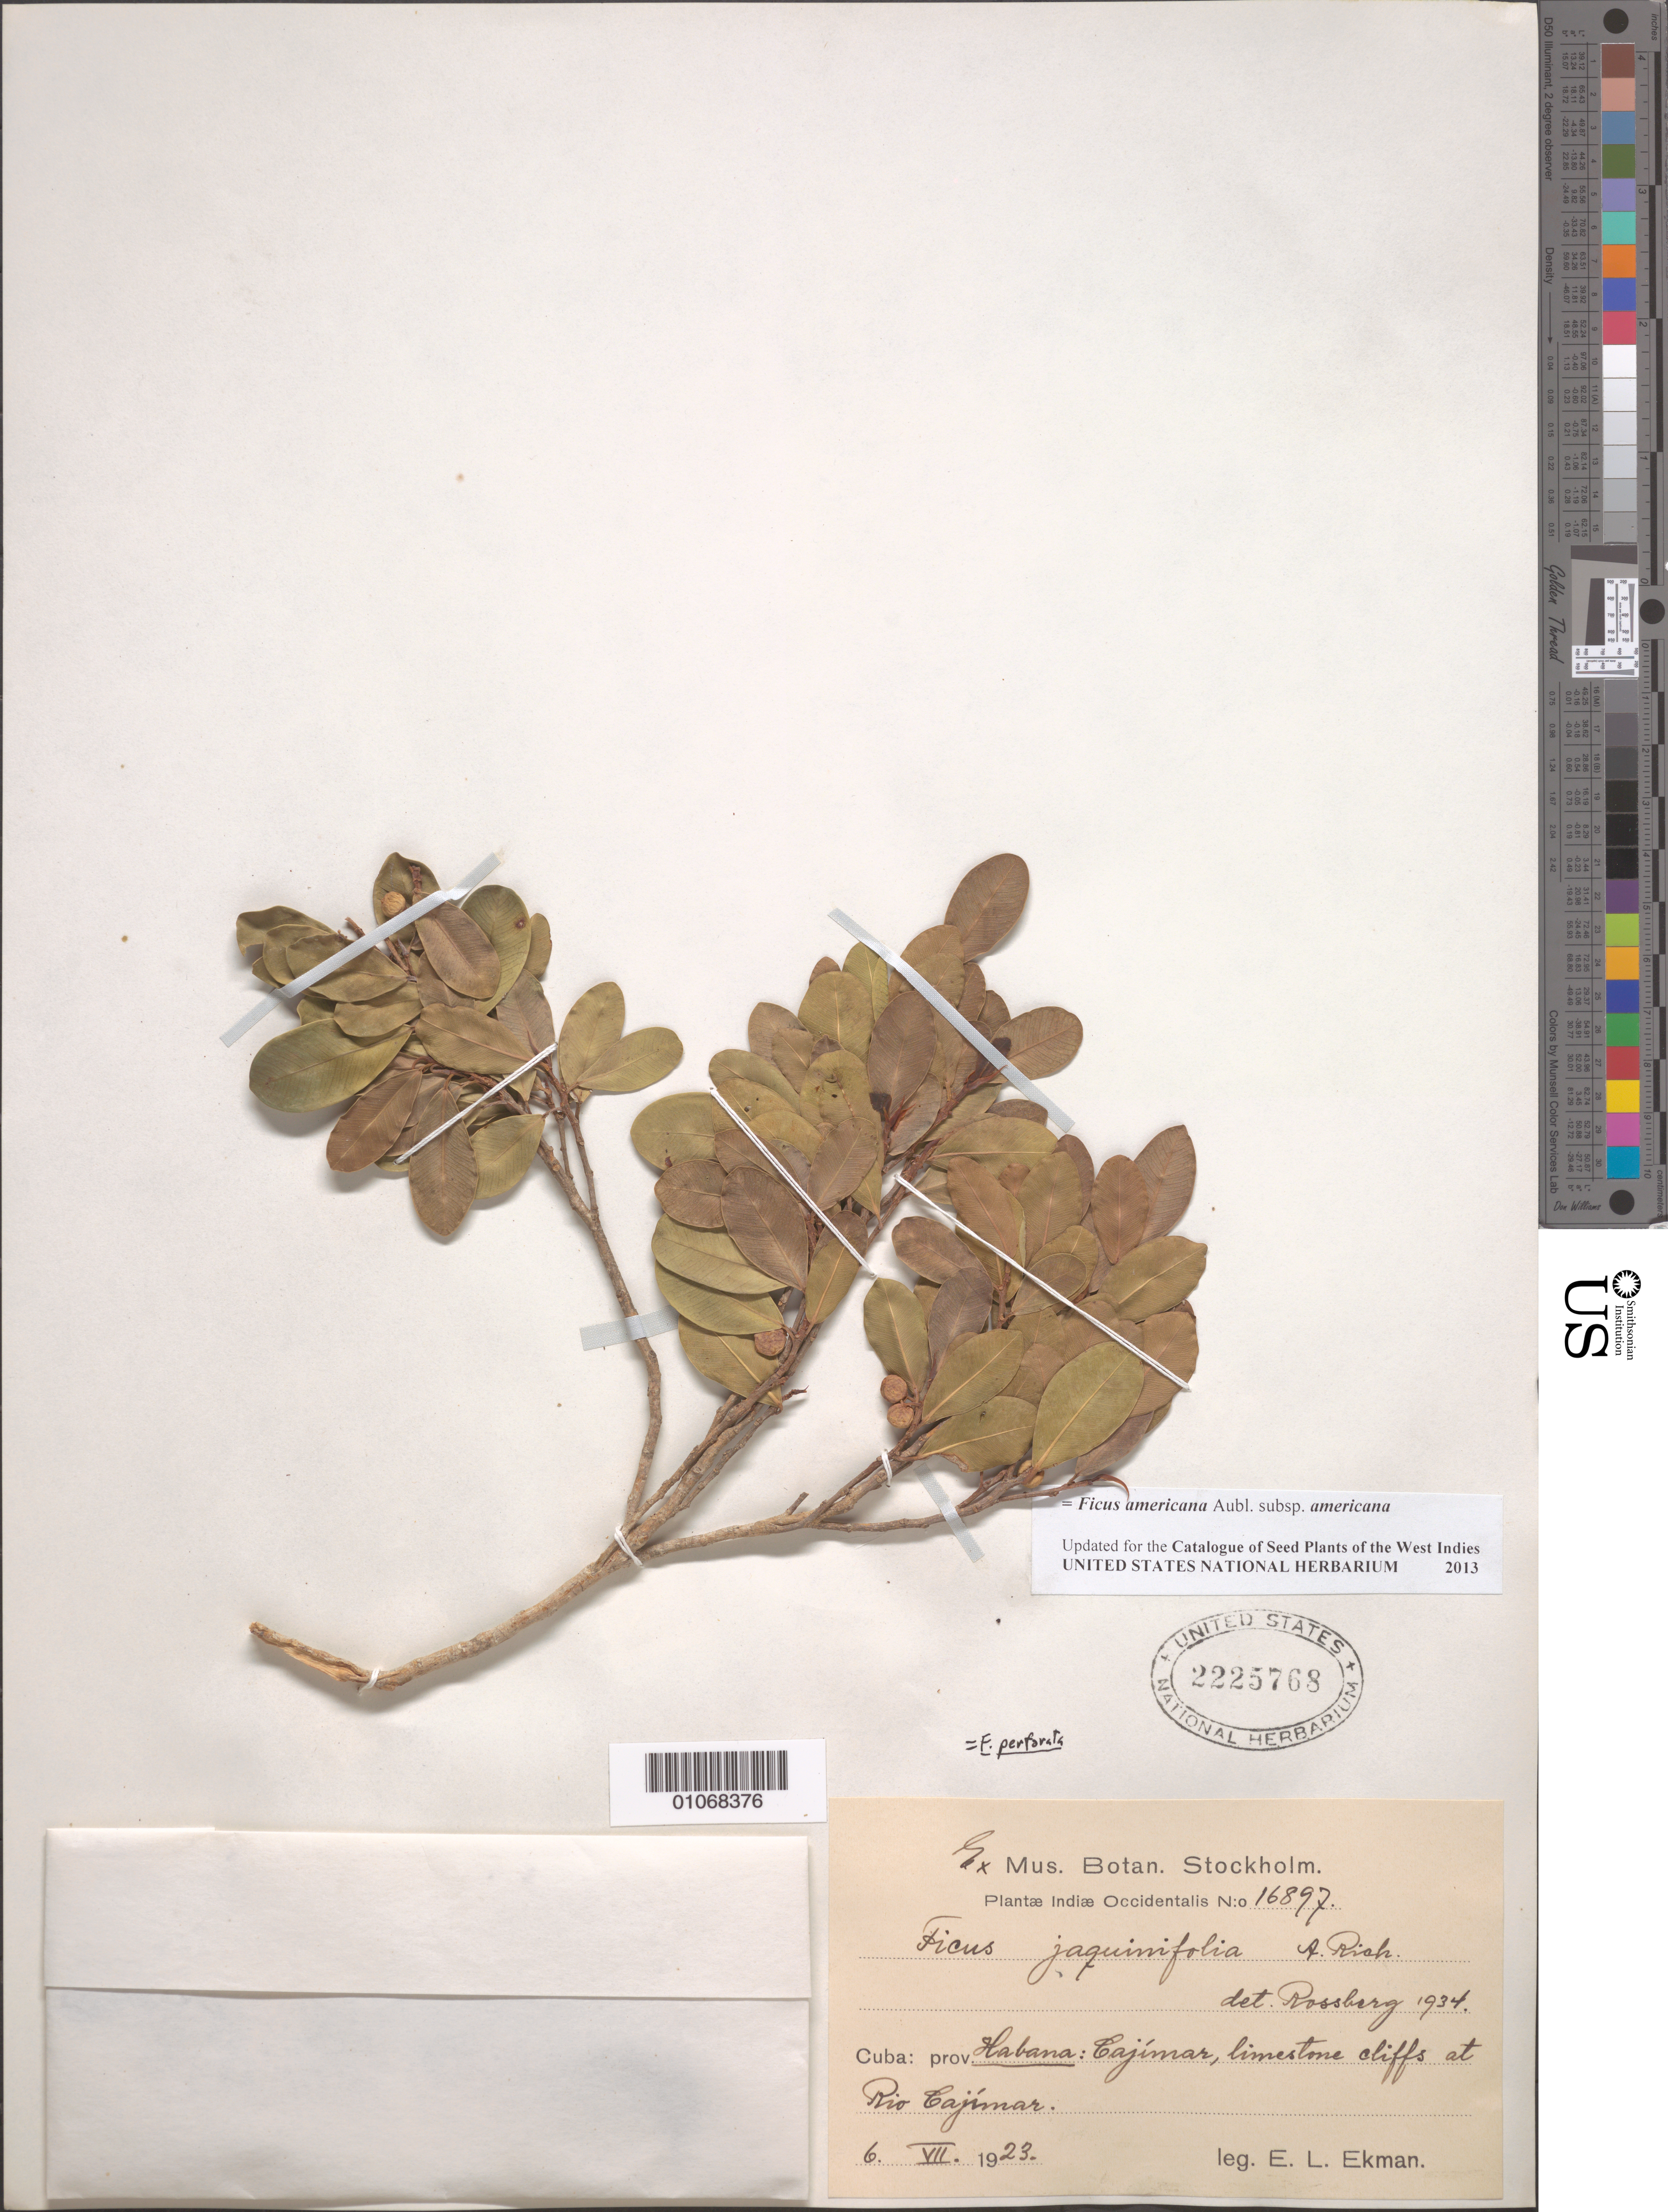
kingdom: Plantae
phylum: Tracheophyta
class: Magnoliopsida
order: Rosales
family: Moraceae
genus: Ficus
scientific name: Ficus perforata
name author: L.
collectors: E. L. Ekman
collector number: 16897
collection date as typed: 06 Jul 1923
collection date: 1923-07-06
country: Cuba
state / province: La Habana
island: Cuba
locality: Cajimar, limestone cliffs at Rio Cajimar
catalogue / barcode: US 2225768